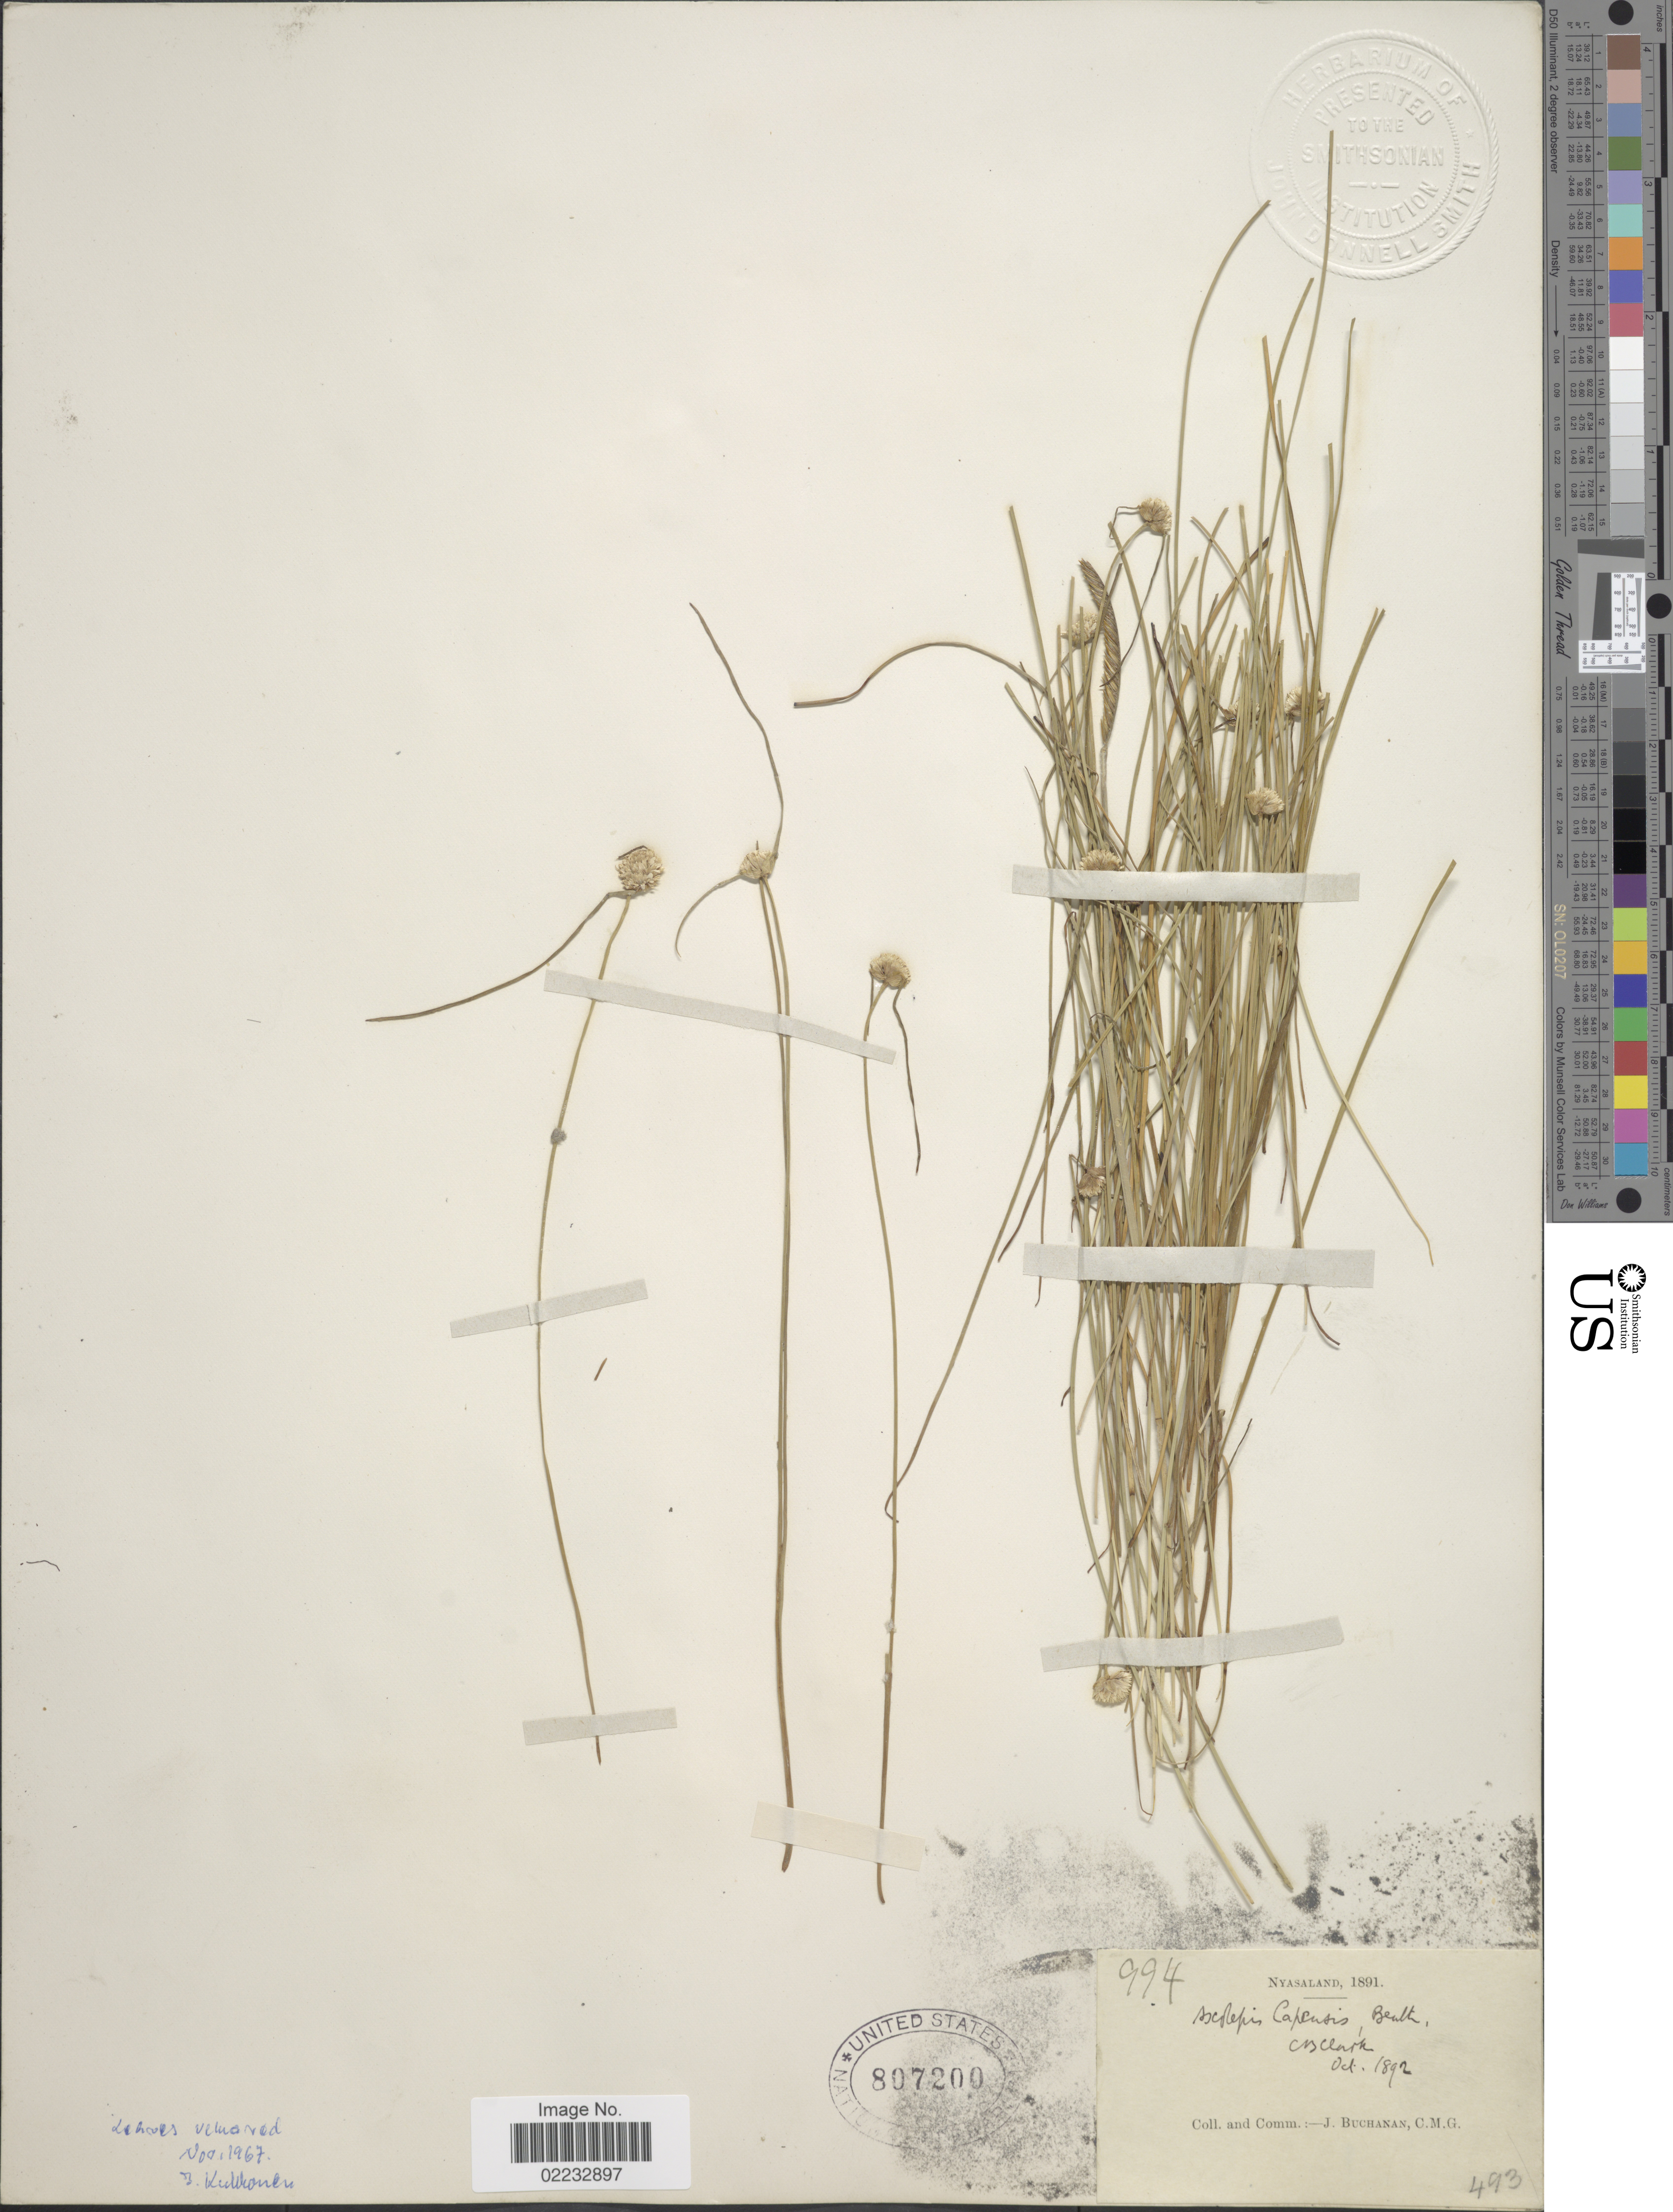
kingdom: Plantae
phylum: Tracheophyta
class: Liliopsida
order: Poales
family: Cyperaceae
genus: Cyperus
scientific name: Cyperus ascocapensis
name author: Bauters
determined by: Strong, M. T., (US), Smithsonian Institution - National Museum of Natural History (UNITED STATES)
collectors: J. Buchanan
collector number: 994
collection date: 1891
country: Malawi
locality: Nyasa-land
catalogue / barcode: US 807200